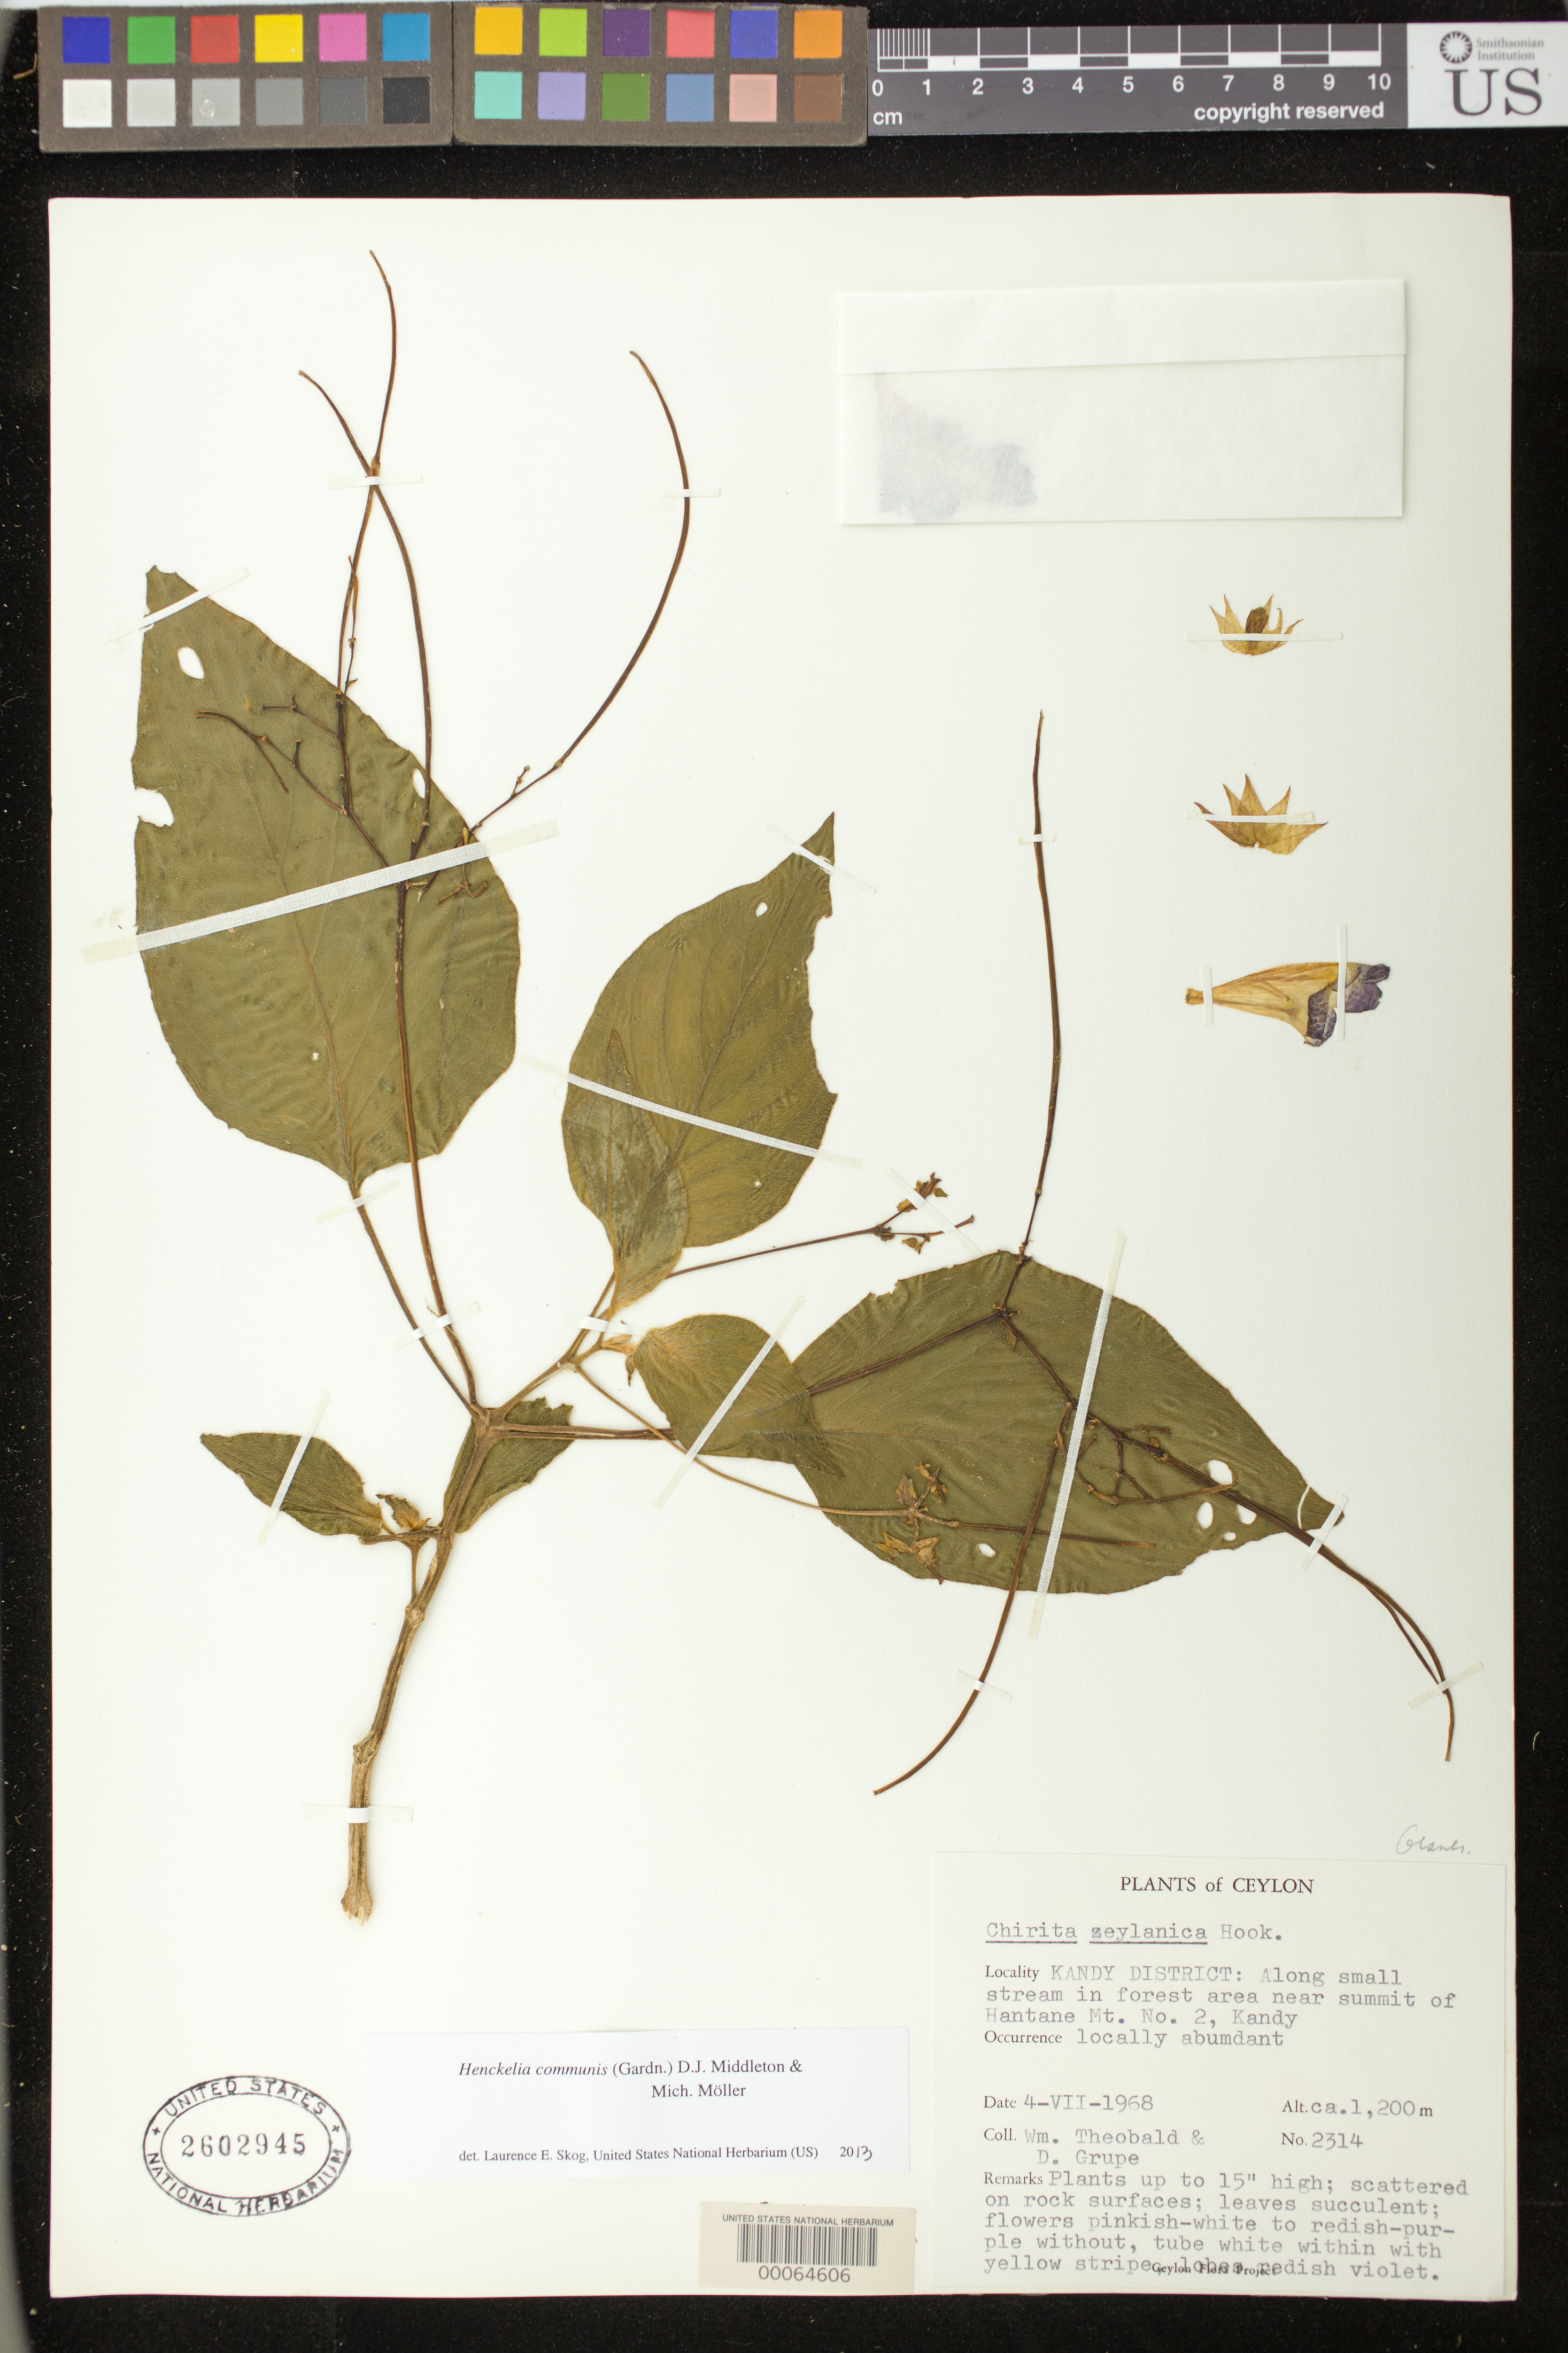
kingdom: Plantae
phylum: Tracheophyta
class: Magnoliopsida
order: Lamiales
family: Gesneriaceae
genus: Henckelia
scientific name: Henckelia communis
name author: (Gardner) D.J. Middleton & Mich. Möller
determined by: Skog, Laurence E.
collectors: W. Theobald & D. Grupe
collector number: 2314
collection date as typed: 04 Jul 1968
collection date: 1968-07-04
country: Sri Lanka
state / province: Central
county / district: Kandy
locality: Along small stream in forest area near summit of hantane mt. no. 2, kandy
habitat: Along small stream in forest area, scattered on rock surfaces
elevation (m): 1200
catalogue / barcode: US 2602945